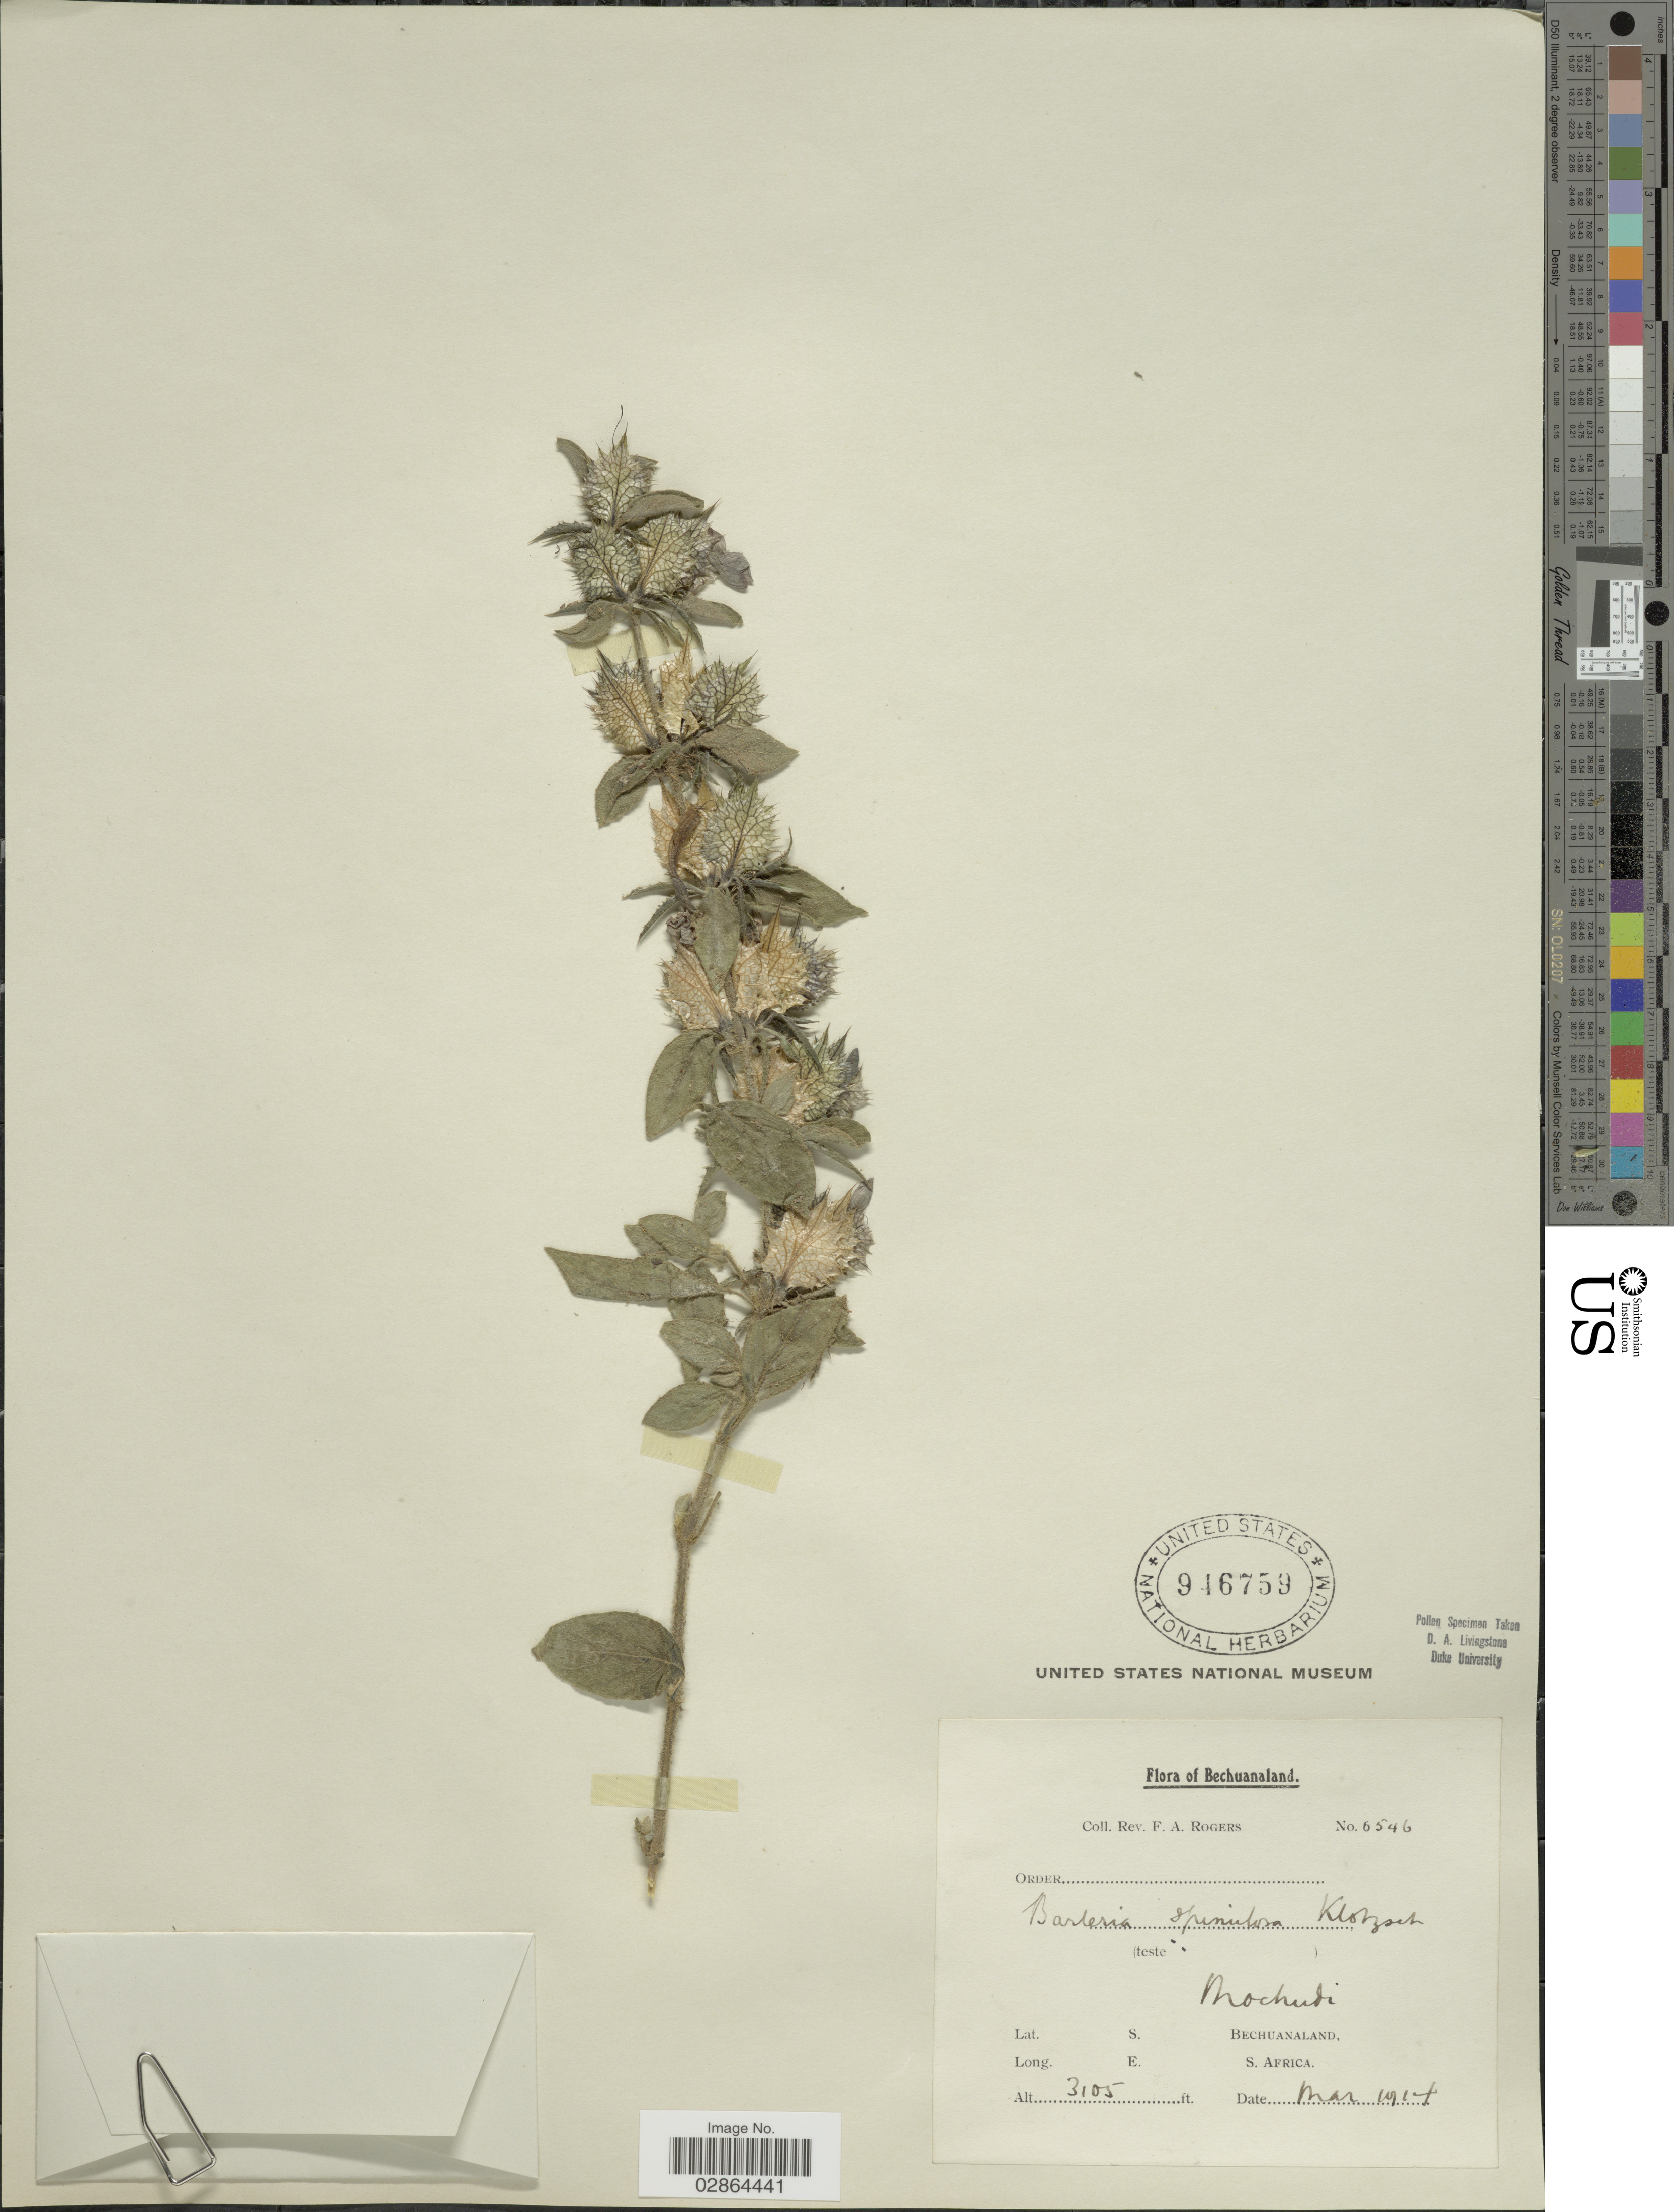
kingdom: Plantae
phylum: Tracheophyta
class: Magnoliopsida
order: Lamiales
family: Acanthaceae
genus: Barleria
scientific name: Barleria spinulosa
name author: Klotzsch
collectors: F. A. Rogers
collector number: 6546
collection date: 1914-03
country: Botswana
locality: Mochudi. Bechuanaland.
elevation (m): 946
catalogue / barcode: US 946759